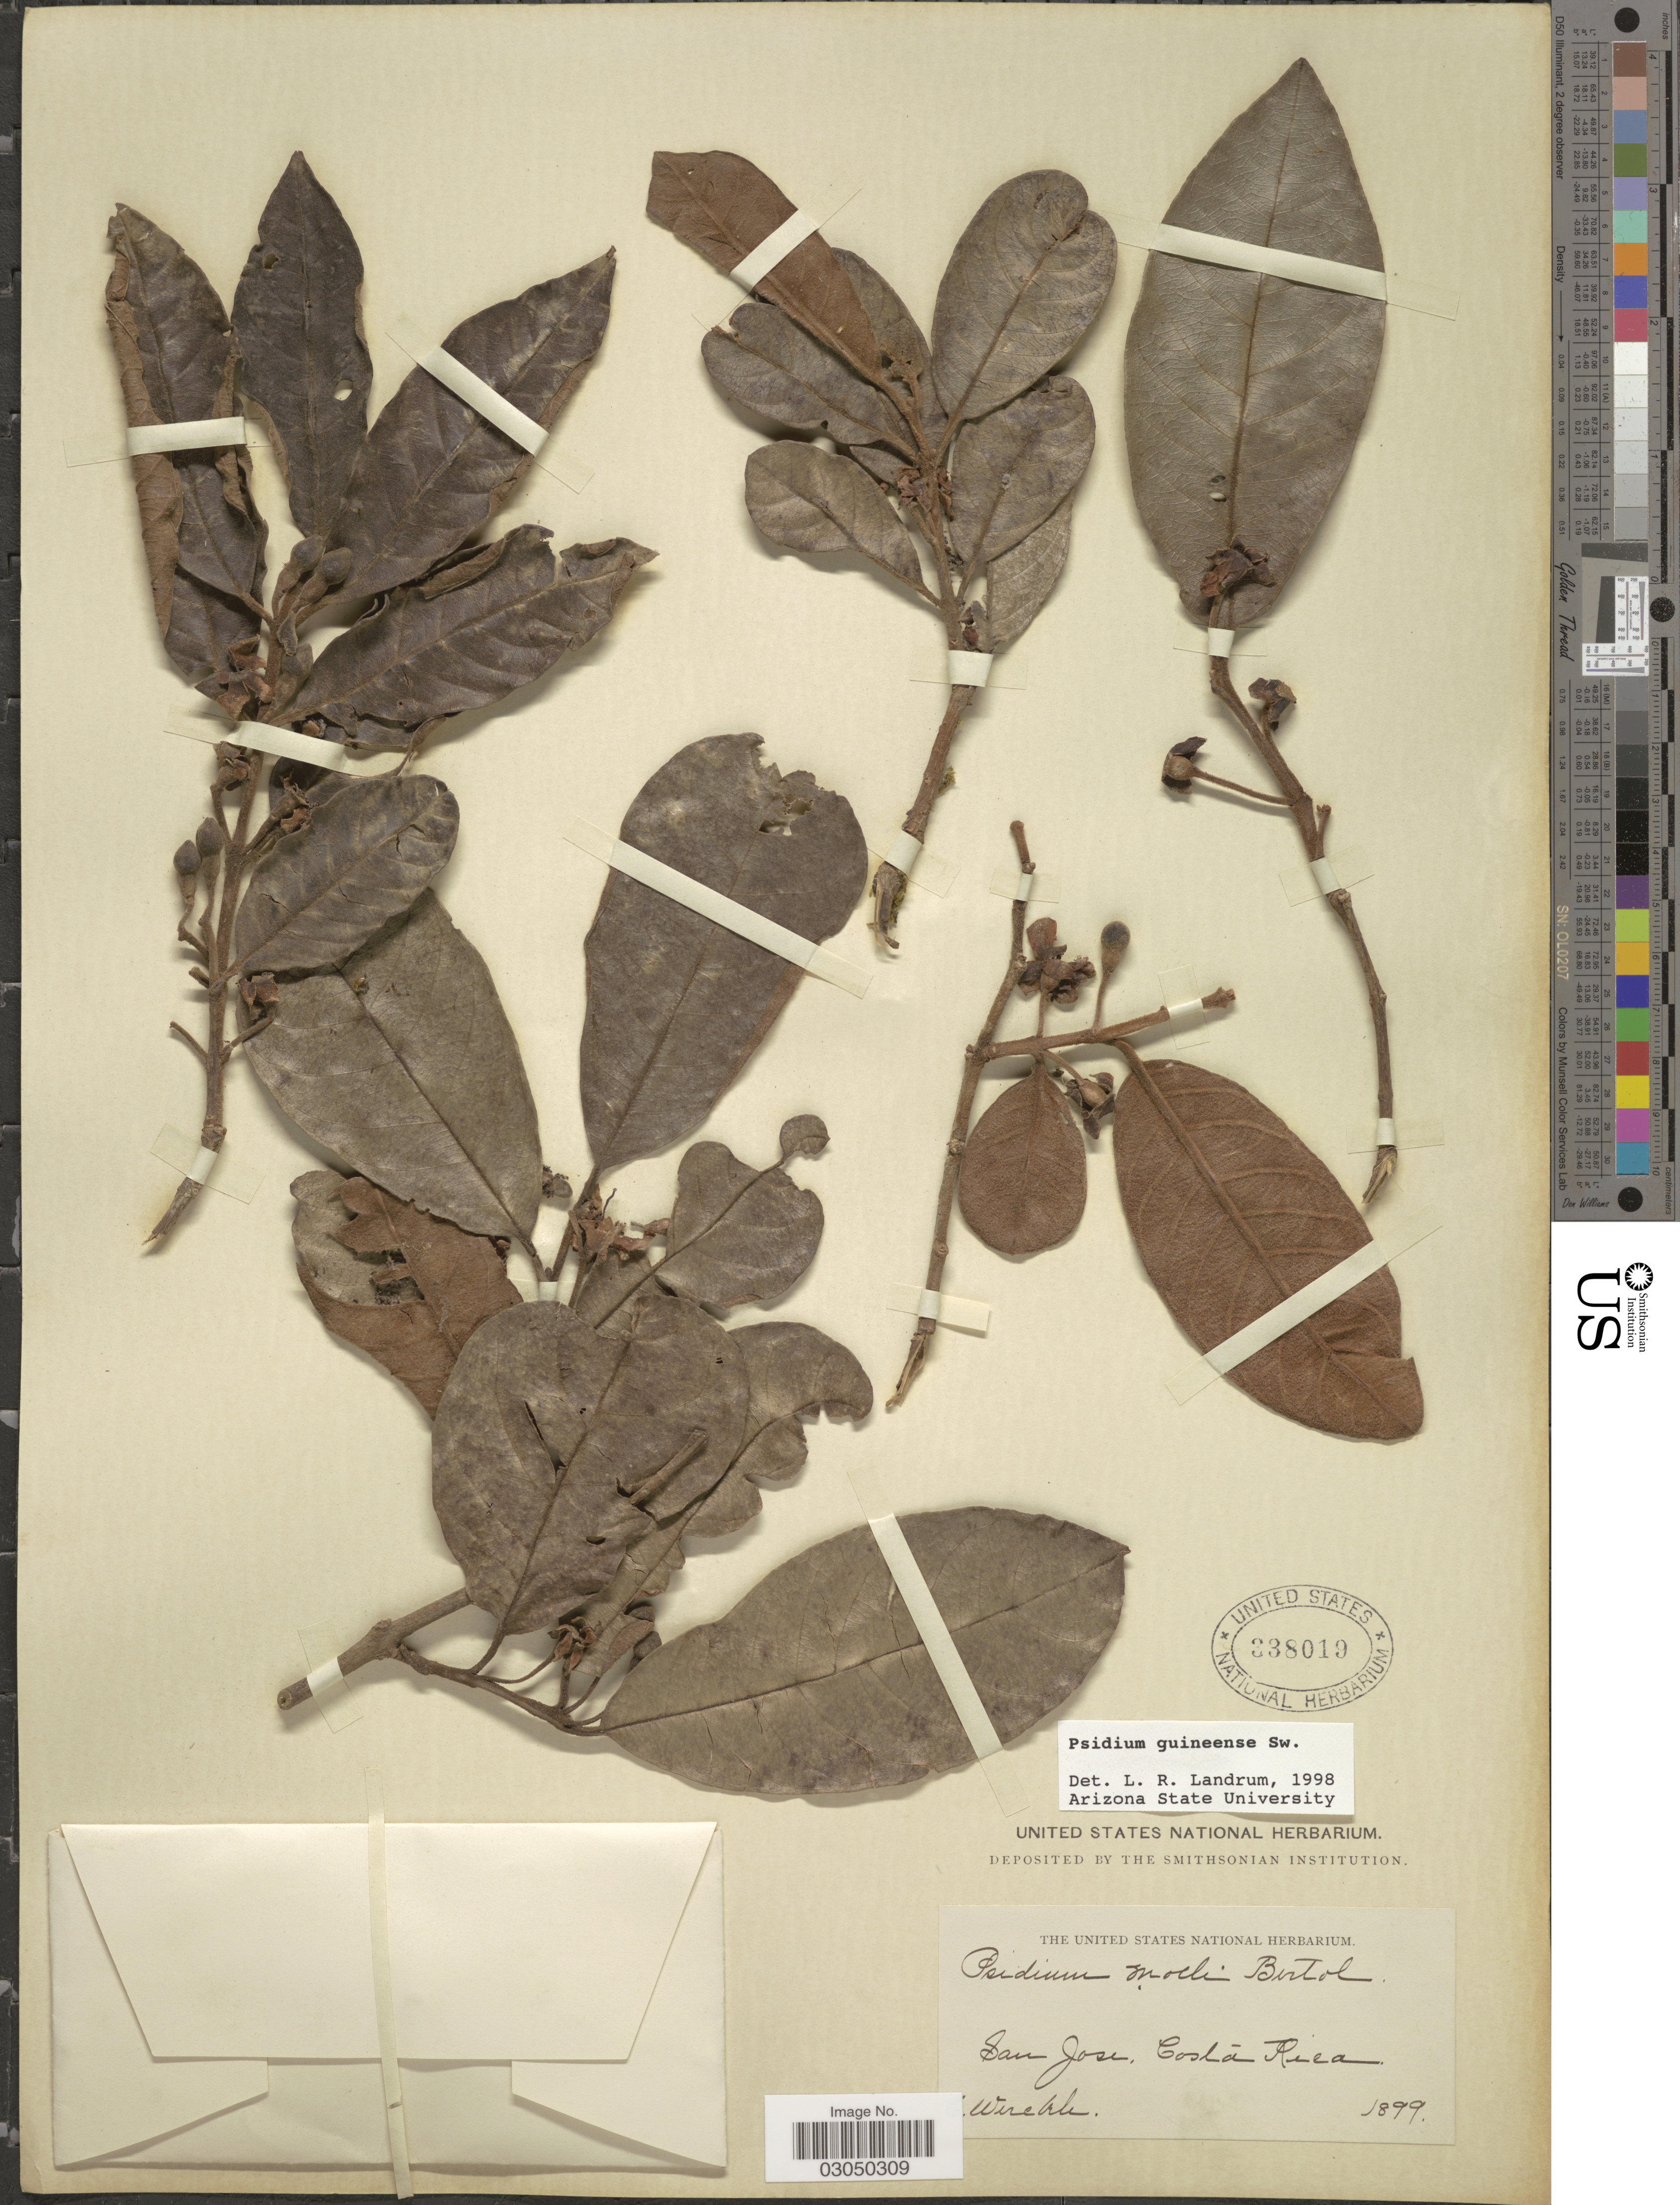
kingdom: Plantae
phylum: Tracheophyta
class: Magnoliopsida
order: Myrtales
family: Myrtaceae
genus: Psidium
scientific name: Psidium guineense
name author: Sw.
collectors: Wercklé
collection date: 1899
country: Costa Rica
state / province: San José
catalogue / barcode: US 338019